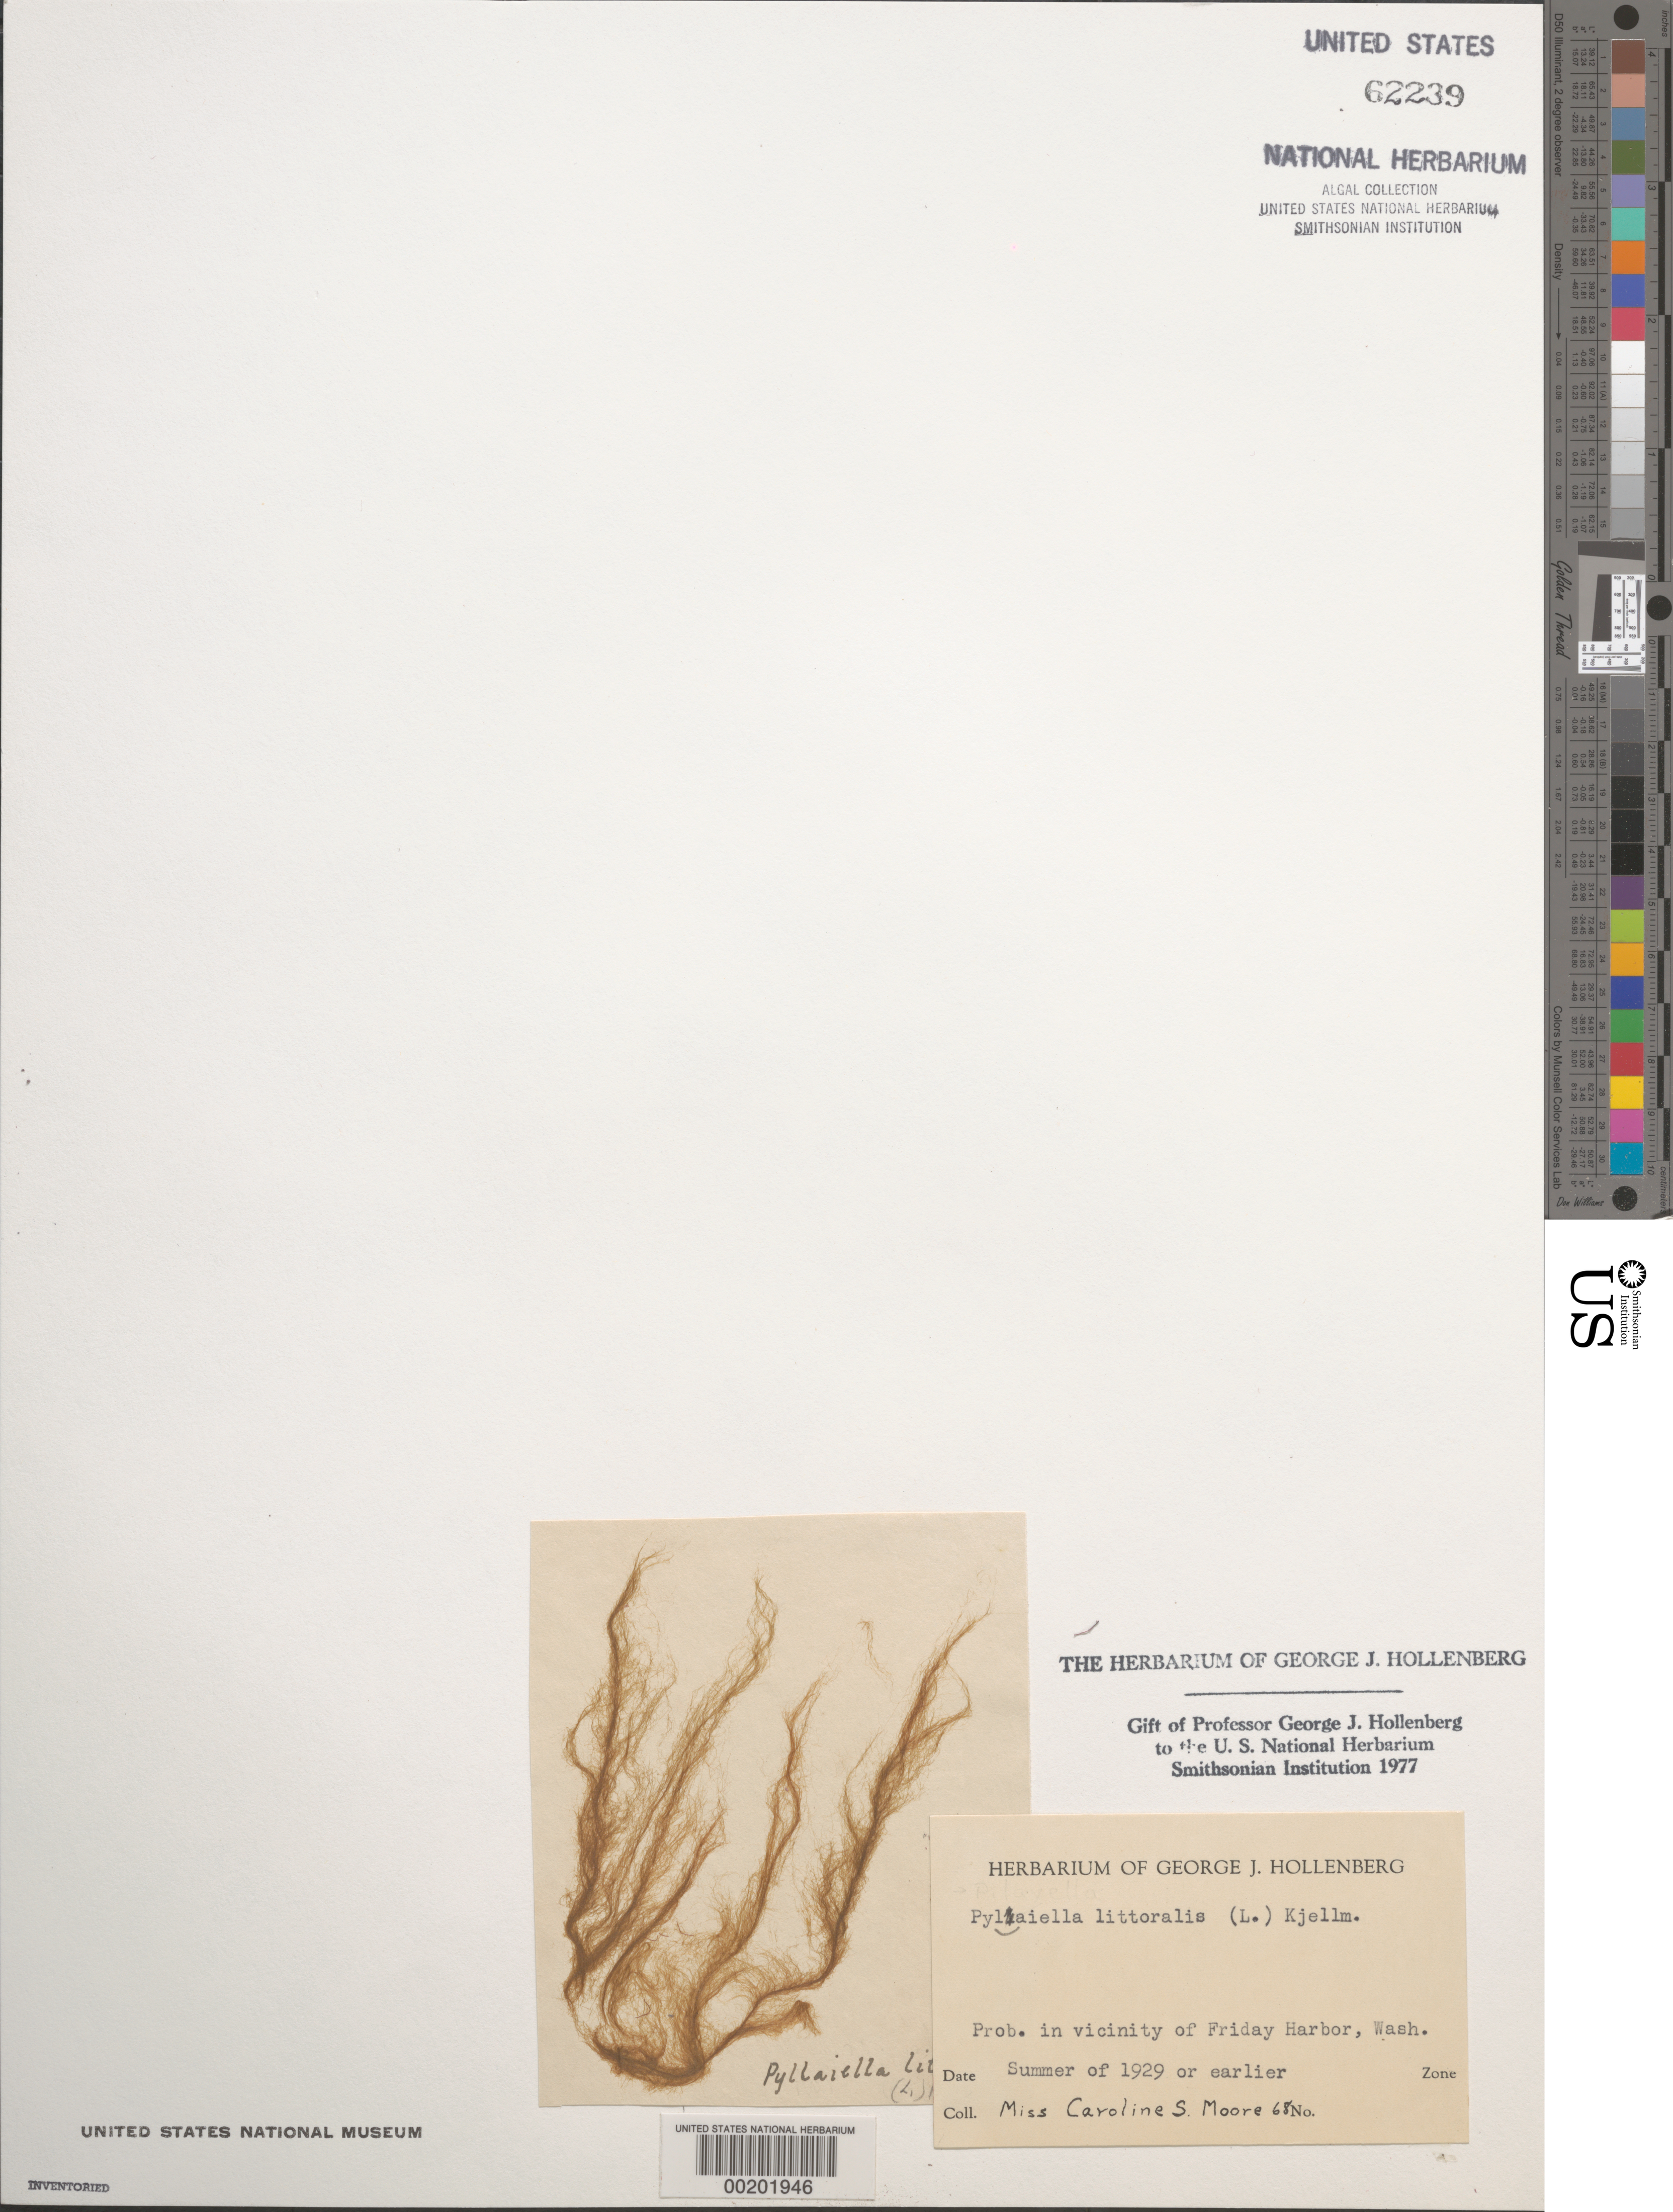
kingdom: Chromista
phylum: Ochrophyta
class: Phaeophyceae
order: Ectocarpales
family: Acinetosporaceae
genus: Pylaiella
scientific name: Pylaiella litoralis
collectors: C. Moore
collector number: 68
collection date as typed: Sum 1929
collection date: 1929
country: United States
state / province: Washington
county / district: San Juan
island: San Juan Island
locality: Friday Harbor area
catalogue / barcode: US 62239